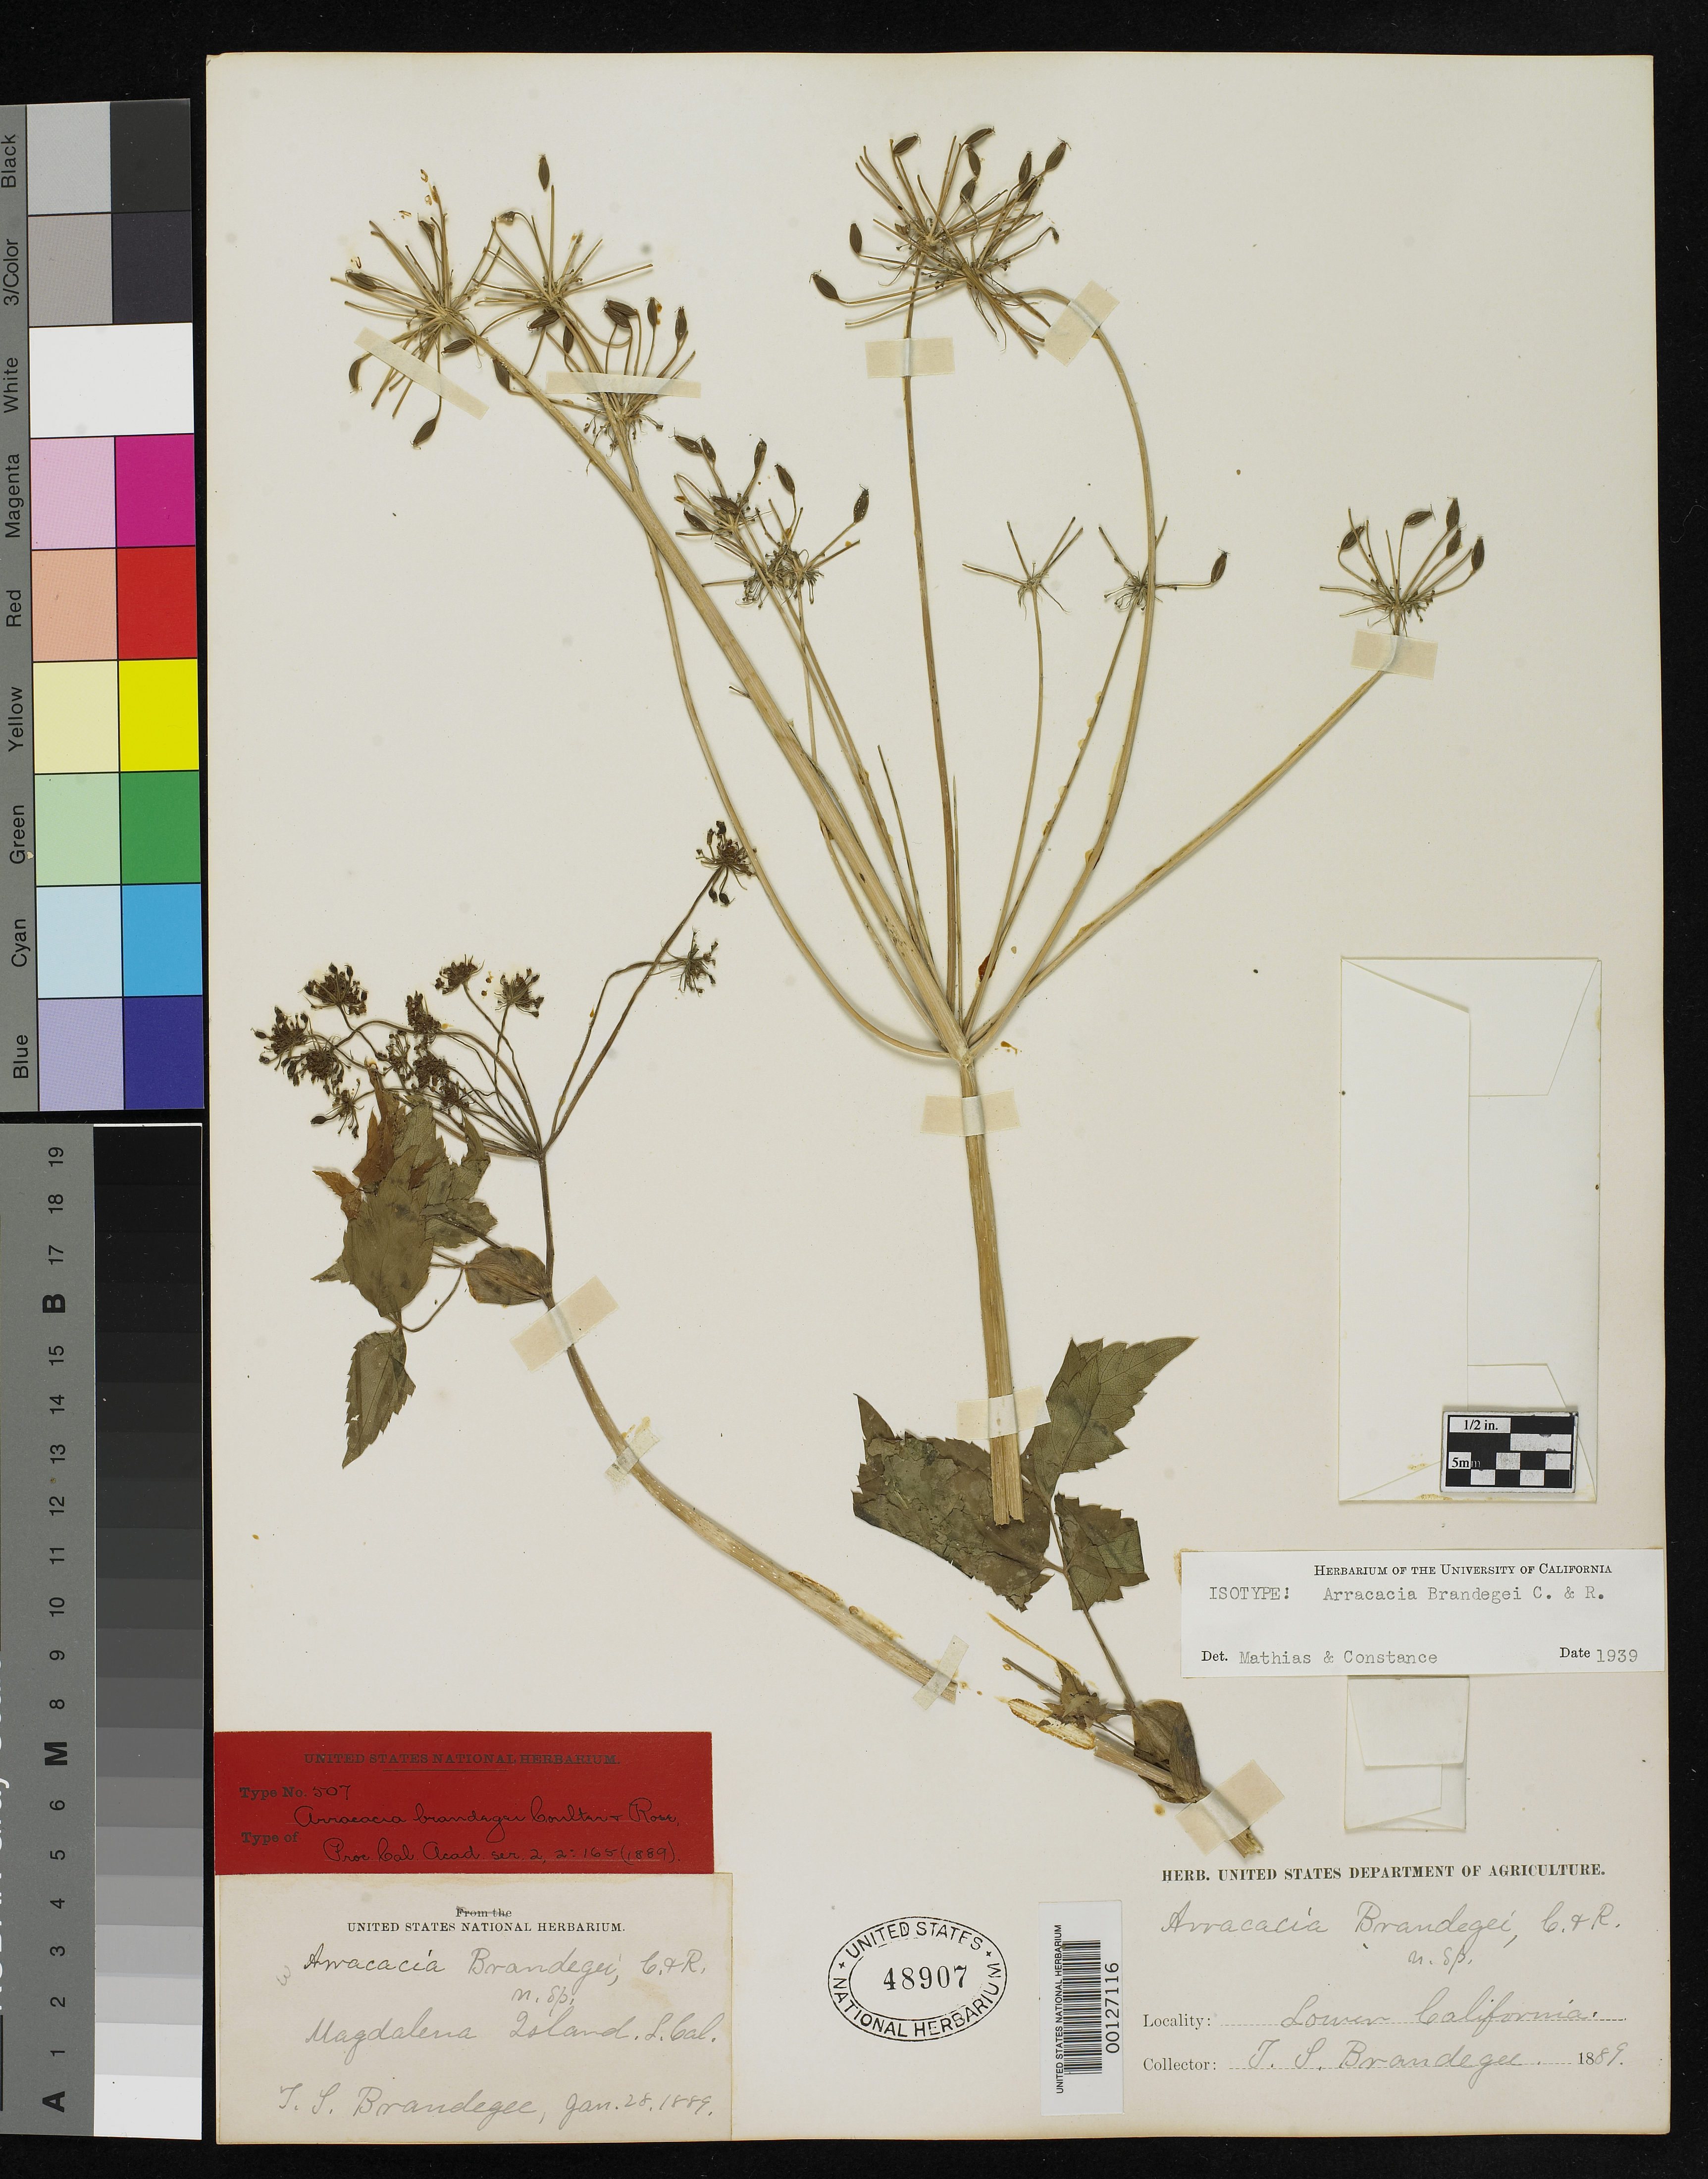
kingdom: Plantae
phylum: Tracheophyta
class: Magnoliopsida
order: Apiales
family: Apiaceae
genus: Arracacia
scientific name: Arracacia brandegei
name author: J.M. Coult. & Rose in Brandegee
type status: Isotype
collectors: T. S. Brandegee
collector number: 3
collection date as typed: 28 Jan 1889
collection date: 1889-01-28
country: Mexico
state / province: Baja California Sur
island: Magdalena Island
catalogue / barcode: US 48907